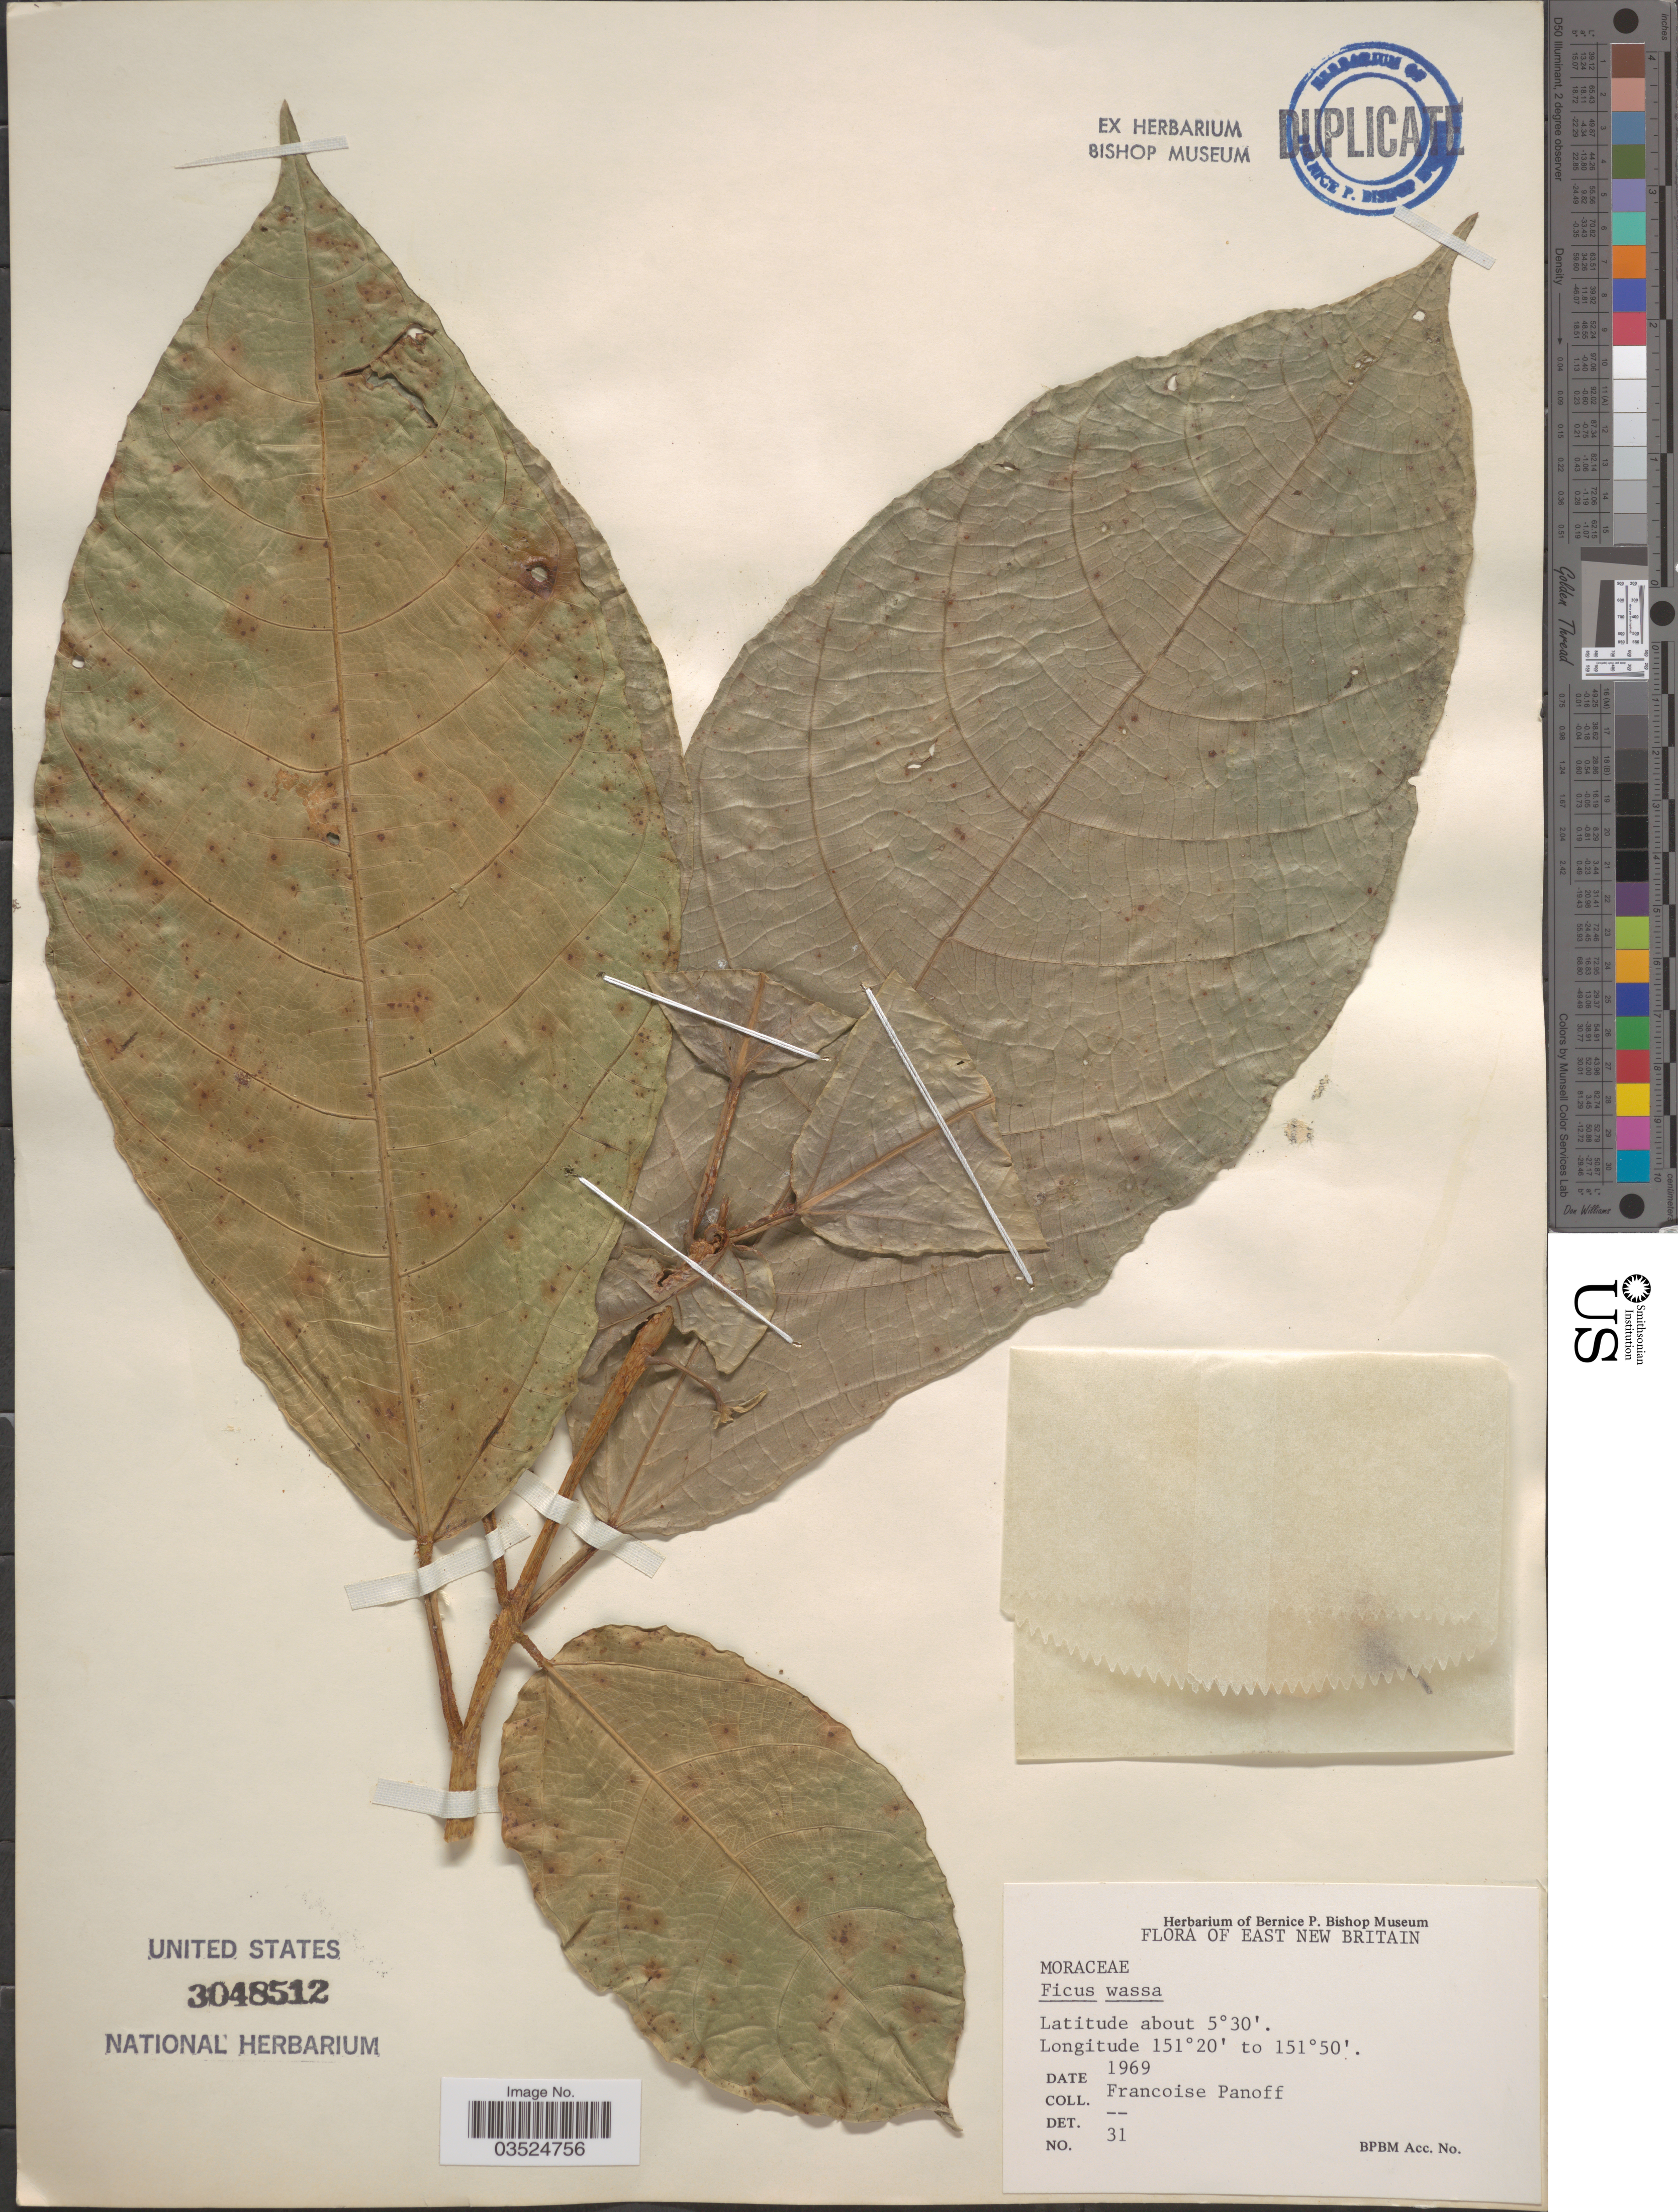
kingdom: Plantae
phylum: Tracheophyta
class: Magnoliopsida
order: Rosales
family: Moraceae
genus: Ficus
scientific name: Ficus wassa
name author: Roxb.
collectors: F. Panoff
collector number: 31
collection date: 1969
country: Papua New Guinea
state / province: East New Britain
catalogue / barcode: US 3048512